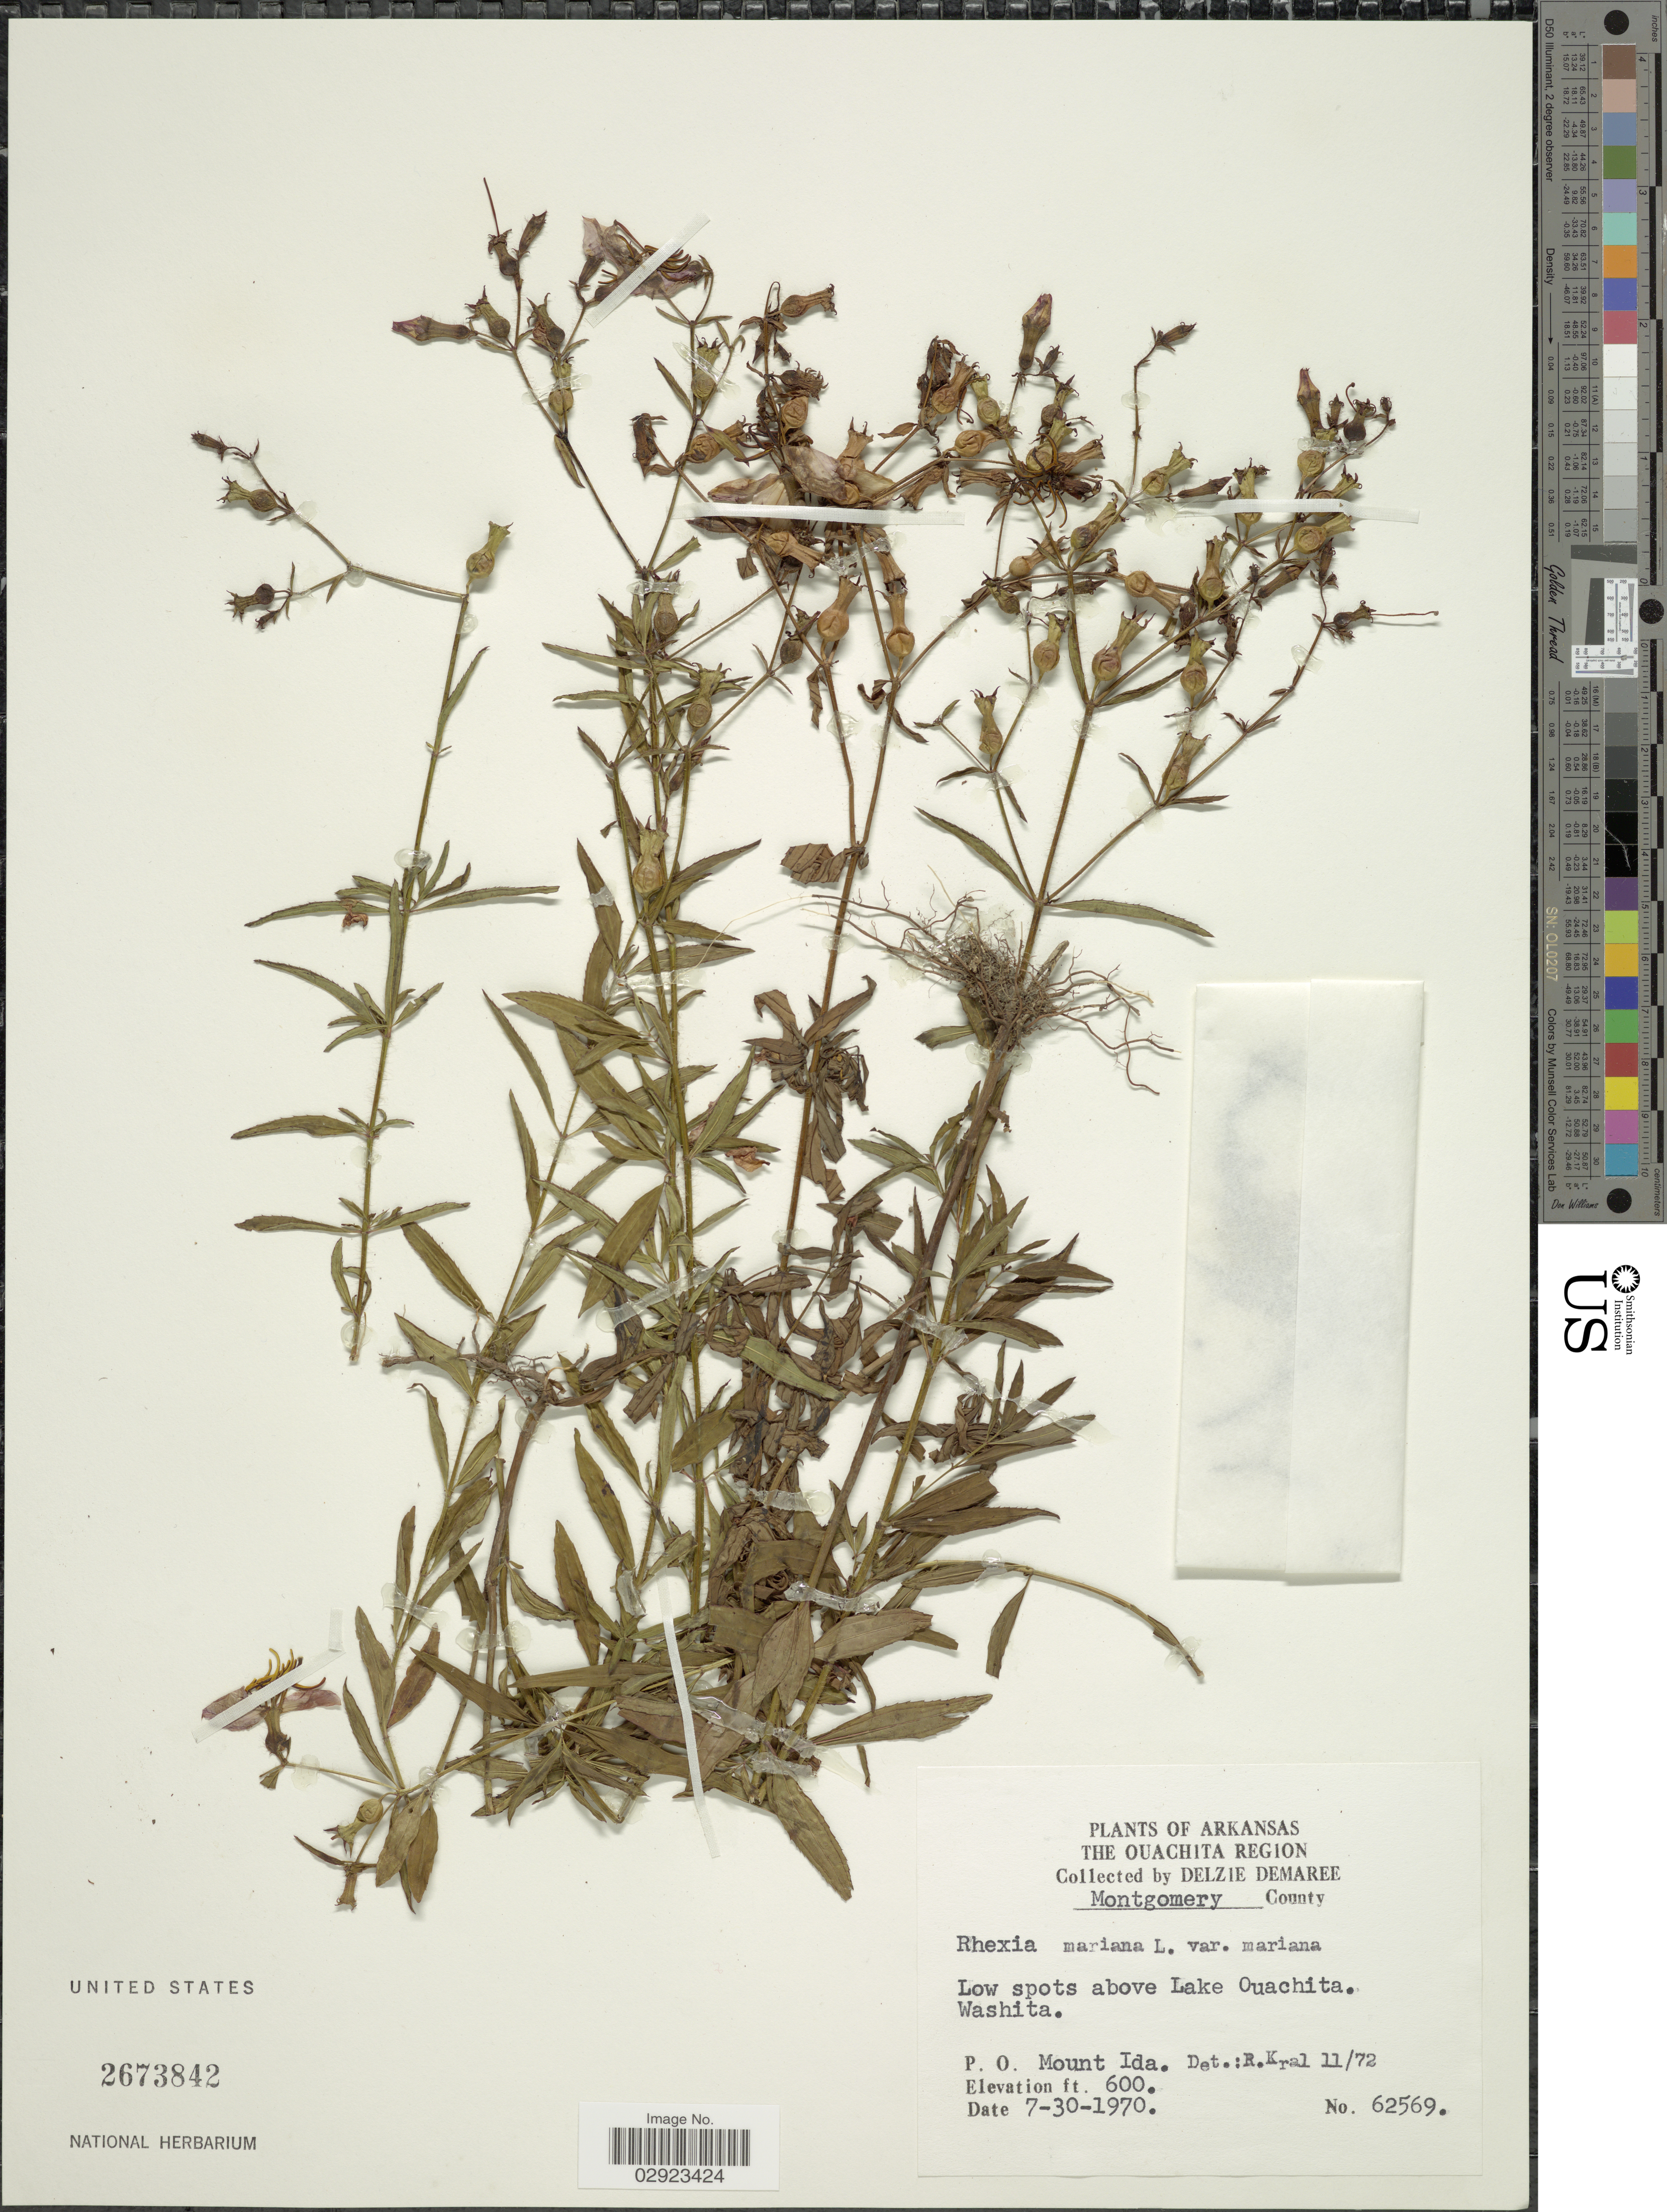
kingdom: Plantae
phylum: Tracheophyta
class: Magnoliopsida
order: Myrtales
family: Melastomataceae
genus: Rhexia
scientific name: Rhexia mariana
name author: L.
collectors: D. Damaree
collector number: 62569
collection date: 1970-07-30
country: United States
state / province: Arkansas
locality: The Ouachita Region, Montgomery County, Low spots above Lake Ouachita Washita, P.O. Mount Ida.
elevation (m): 183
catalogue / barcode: US 2673842